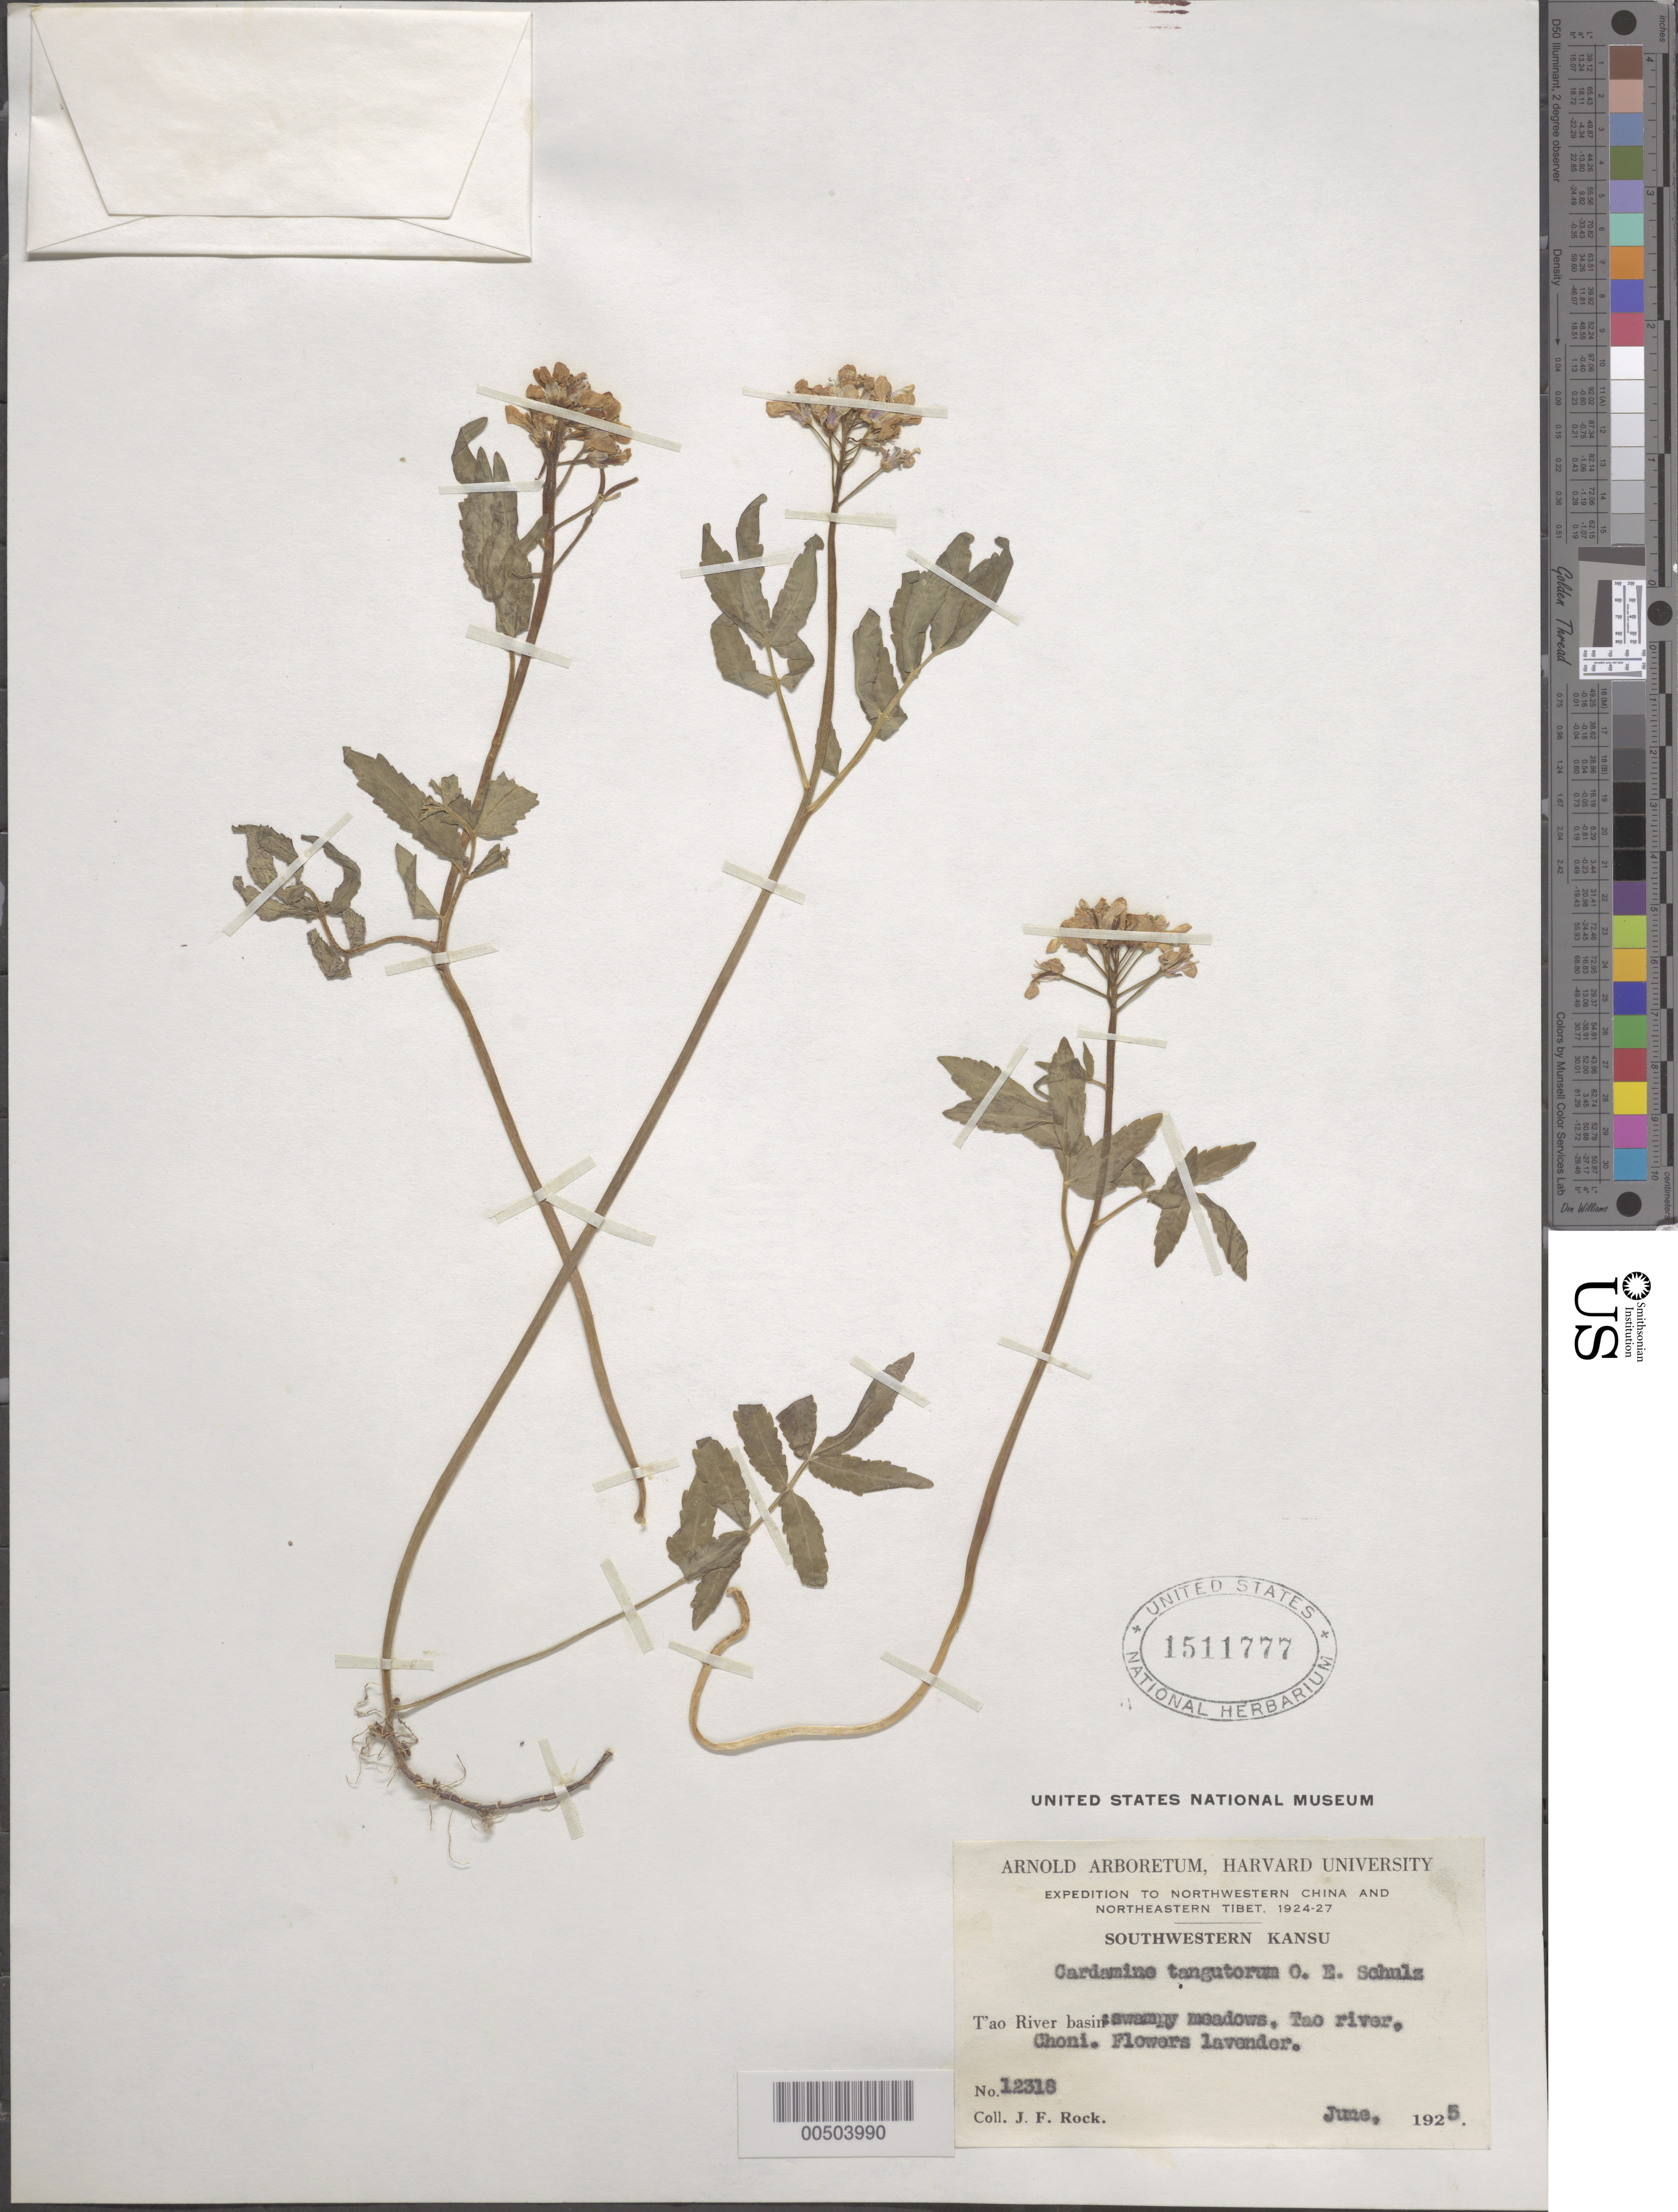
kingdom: Plantae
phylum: Tracheophyta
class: Magnoliopsida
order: Brassicales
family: Brassicaceae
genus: Cardamine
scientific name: Cardamine tangutorum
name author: O.E. Schulz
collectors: J. F. Rock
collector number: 12318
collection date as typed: Jun 1925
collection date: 1925-06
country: China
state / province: Gansu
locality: T'ao River basin: swampy meadows, T'ao river, Choni.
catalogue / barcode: US 1511777